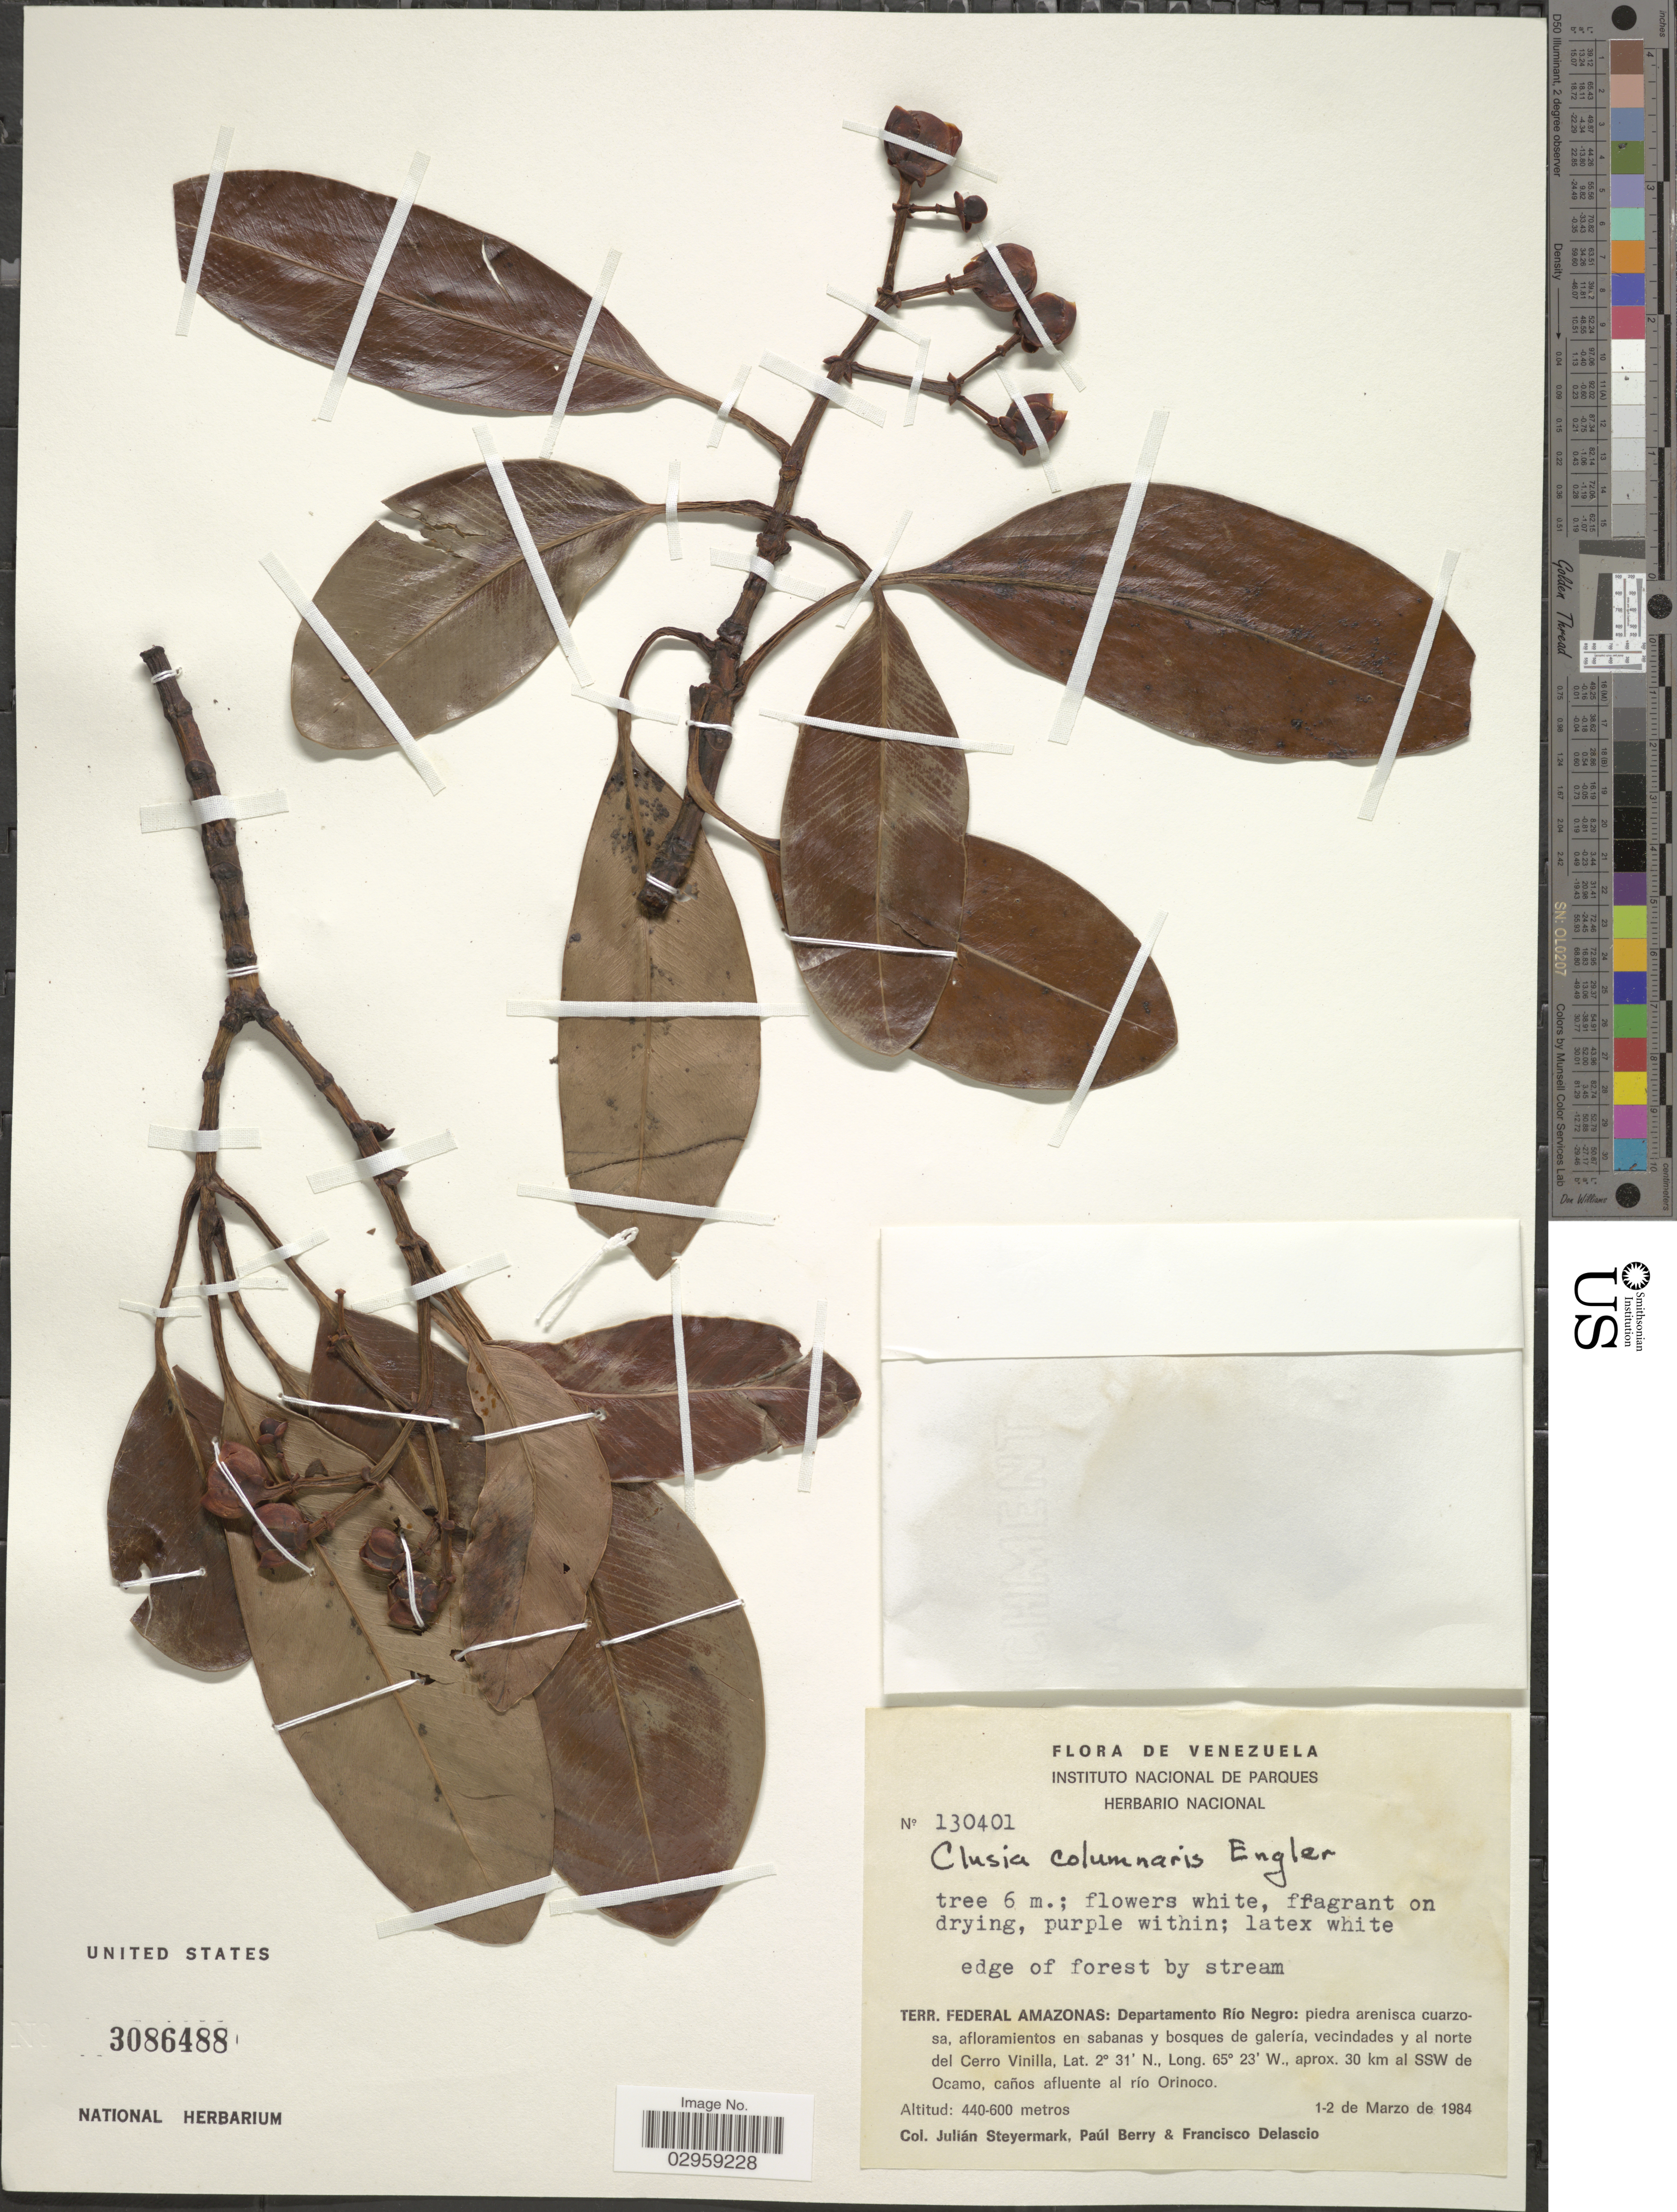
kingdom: Plantae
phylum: Tracheophyta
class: Magnoliopsida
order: Malpighiales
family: Clusiaceae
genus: Clusia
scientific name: Clusia columnaris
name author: Engl.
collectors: J. Steyermark, P. Berry & F. Delascio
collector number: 130401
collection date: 1984-03-01/1984-03-02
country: Venezuela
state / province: Amazonas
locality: Edge of forest by stream. Terr. Federal Amazonas: Departamento Rio Negro: piedra cuarzosa, afloramientos en sabanas y bosques de galería, vecindades y al norte del Cerro Vinilla., aprox. 30 km al SSW de Ocamo, caños afluente al río Orinoco.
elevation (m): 440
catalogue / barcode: US 3086488